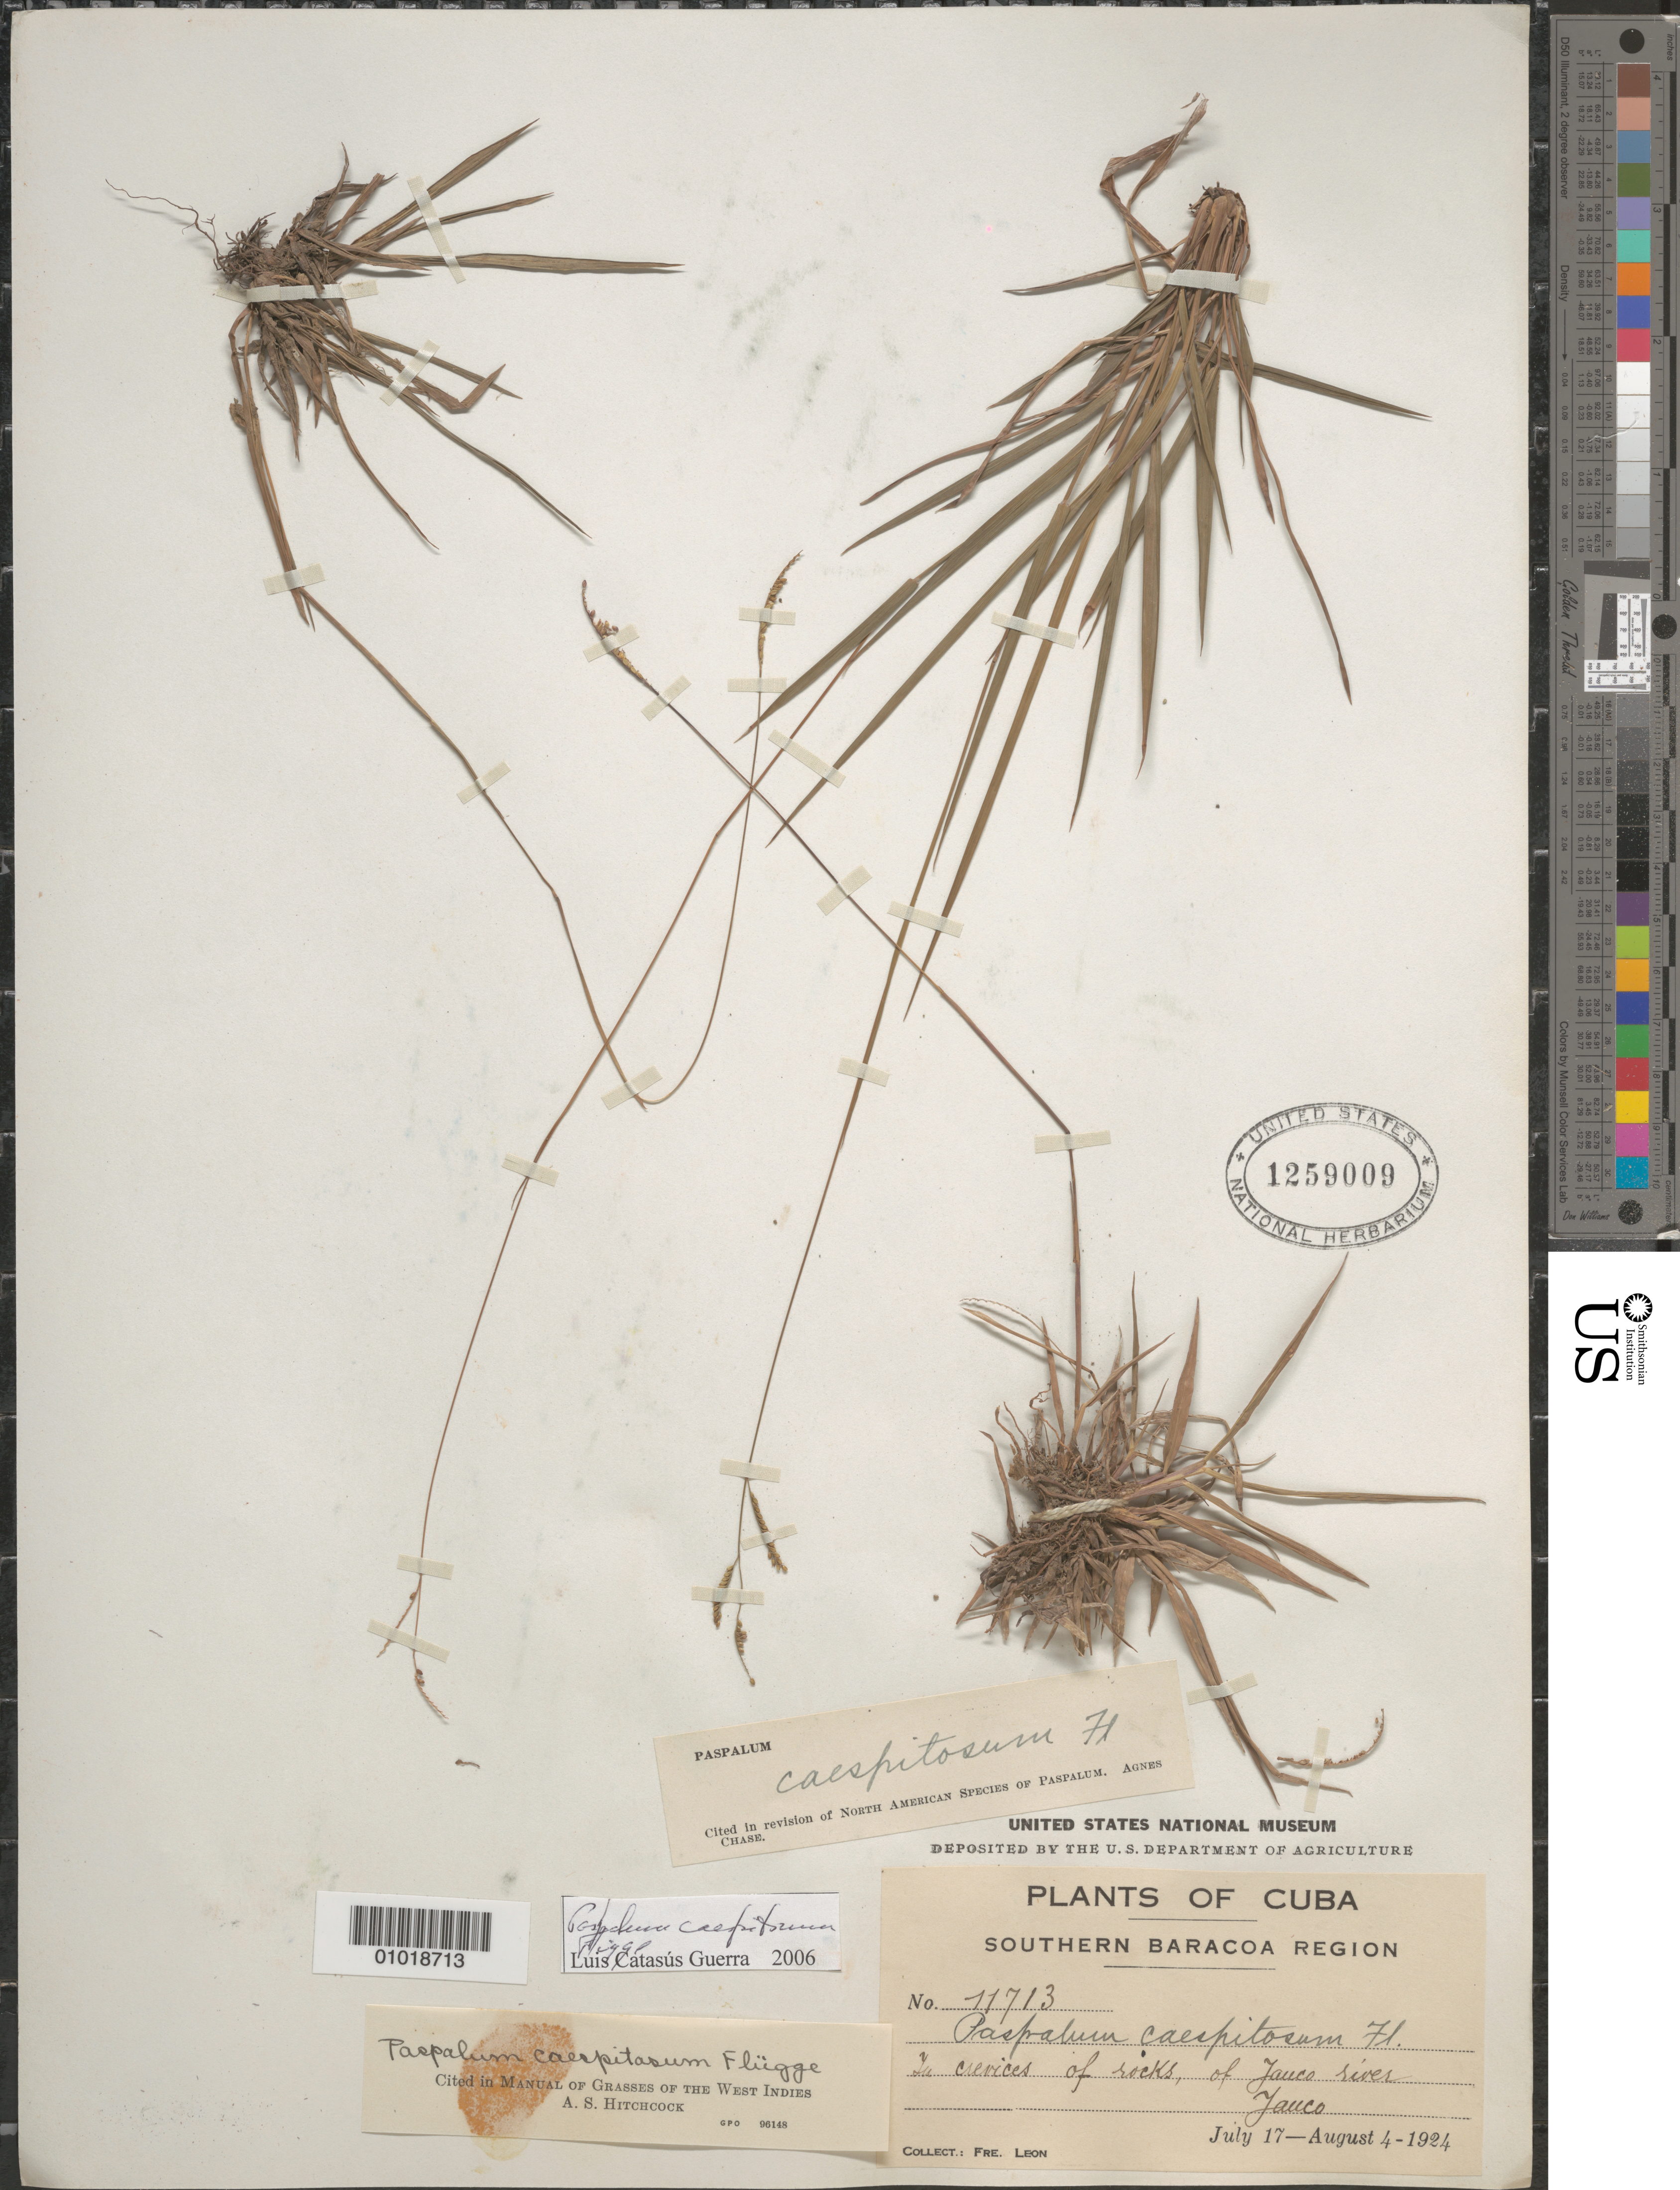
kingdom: Plantae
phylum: Tracheophyta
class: Liliopsida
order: Poales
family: Poaceae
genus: Paspalum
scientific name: Paspalum caespitosum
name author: Flüggé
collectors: Bro. León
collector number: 11713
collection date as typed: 17 Jul 1924 to 04 Aug 1924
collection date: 1924-07-17/1924-08-04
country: Cuba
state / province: Guantánamo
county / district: Baracoa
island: Cuba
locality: In crevices of rocks of Jauco River, Jauco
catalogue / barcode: US 1259009